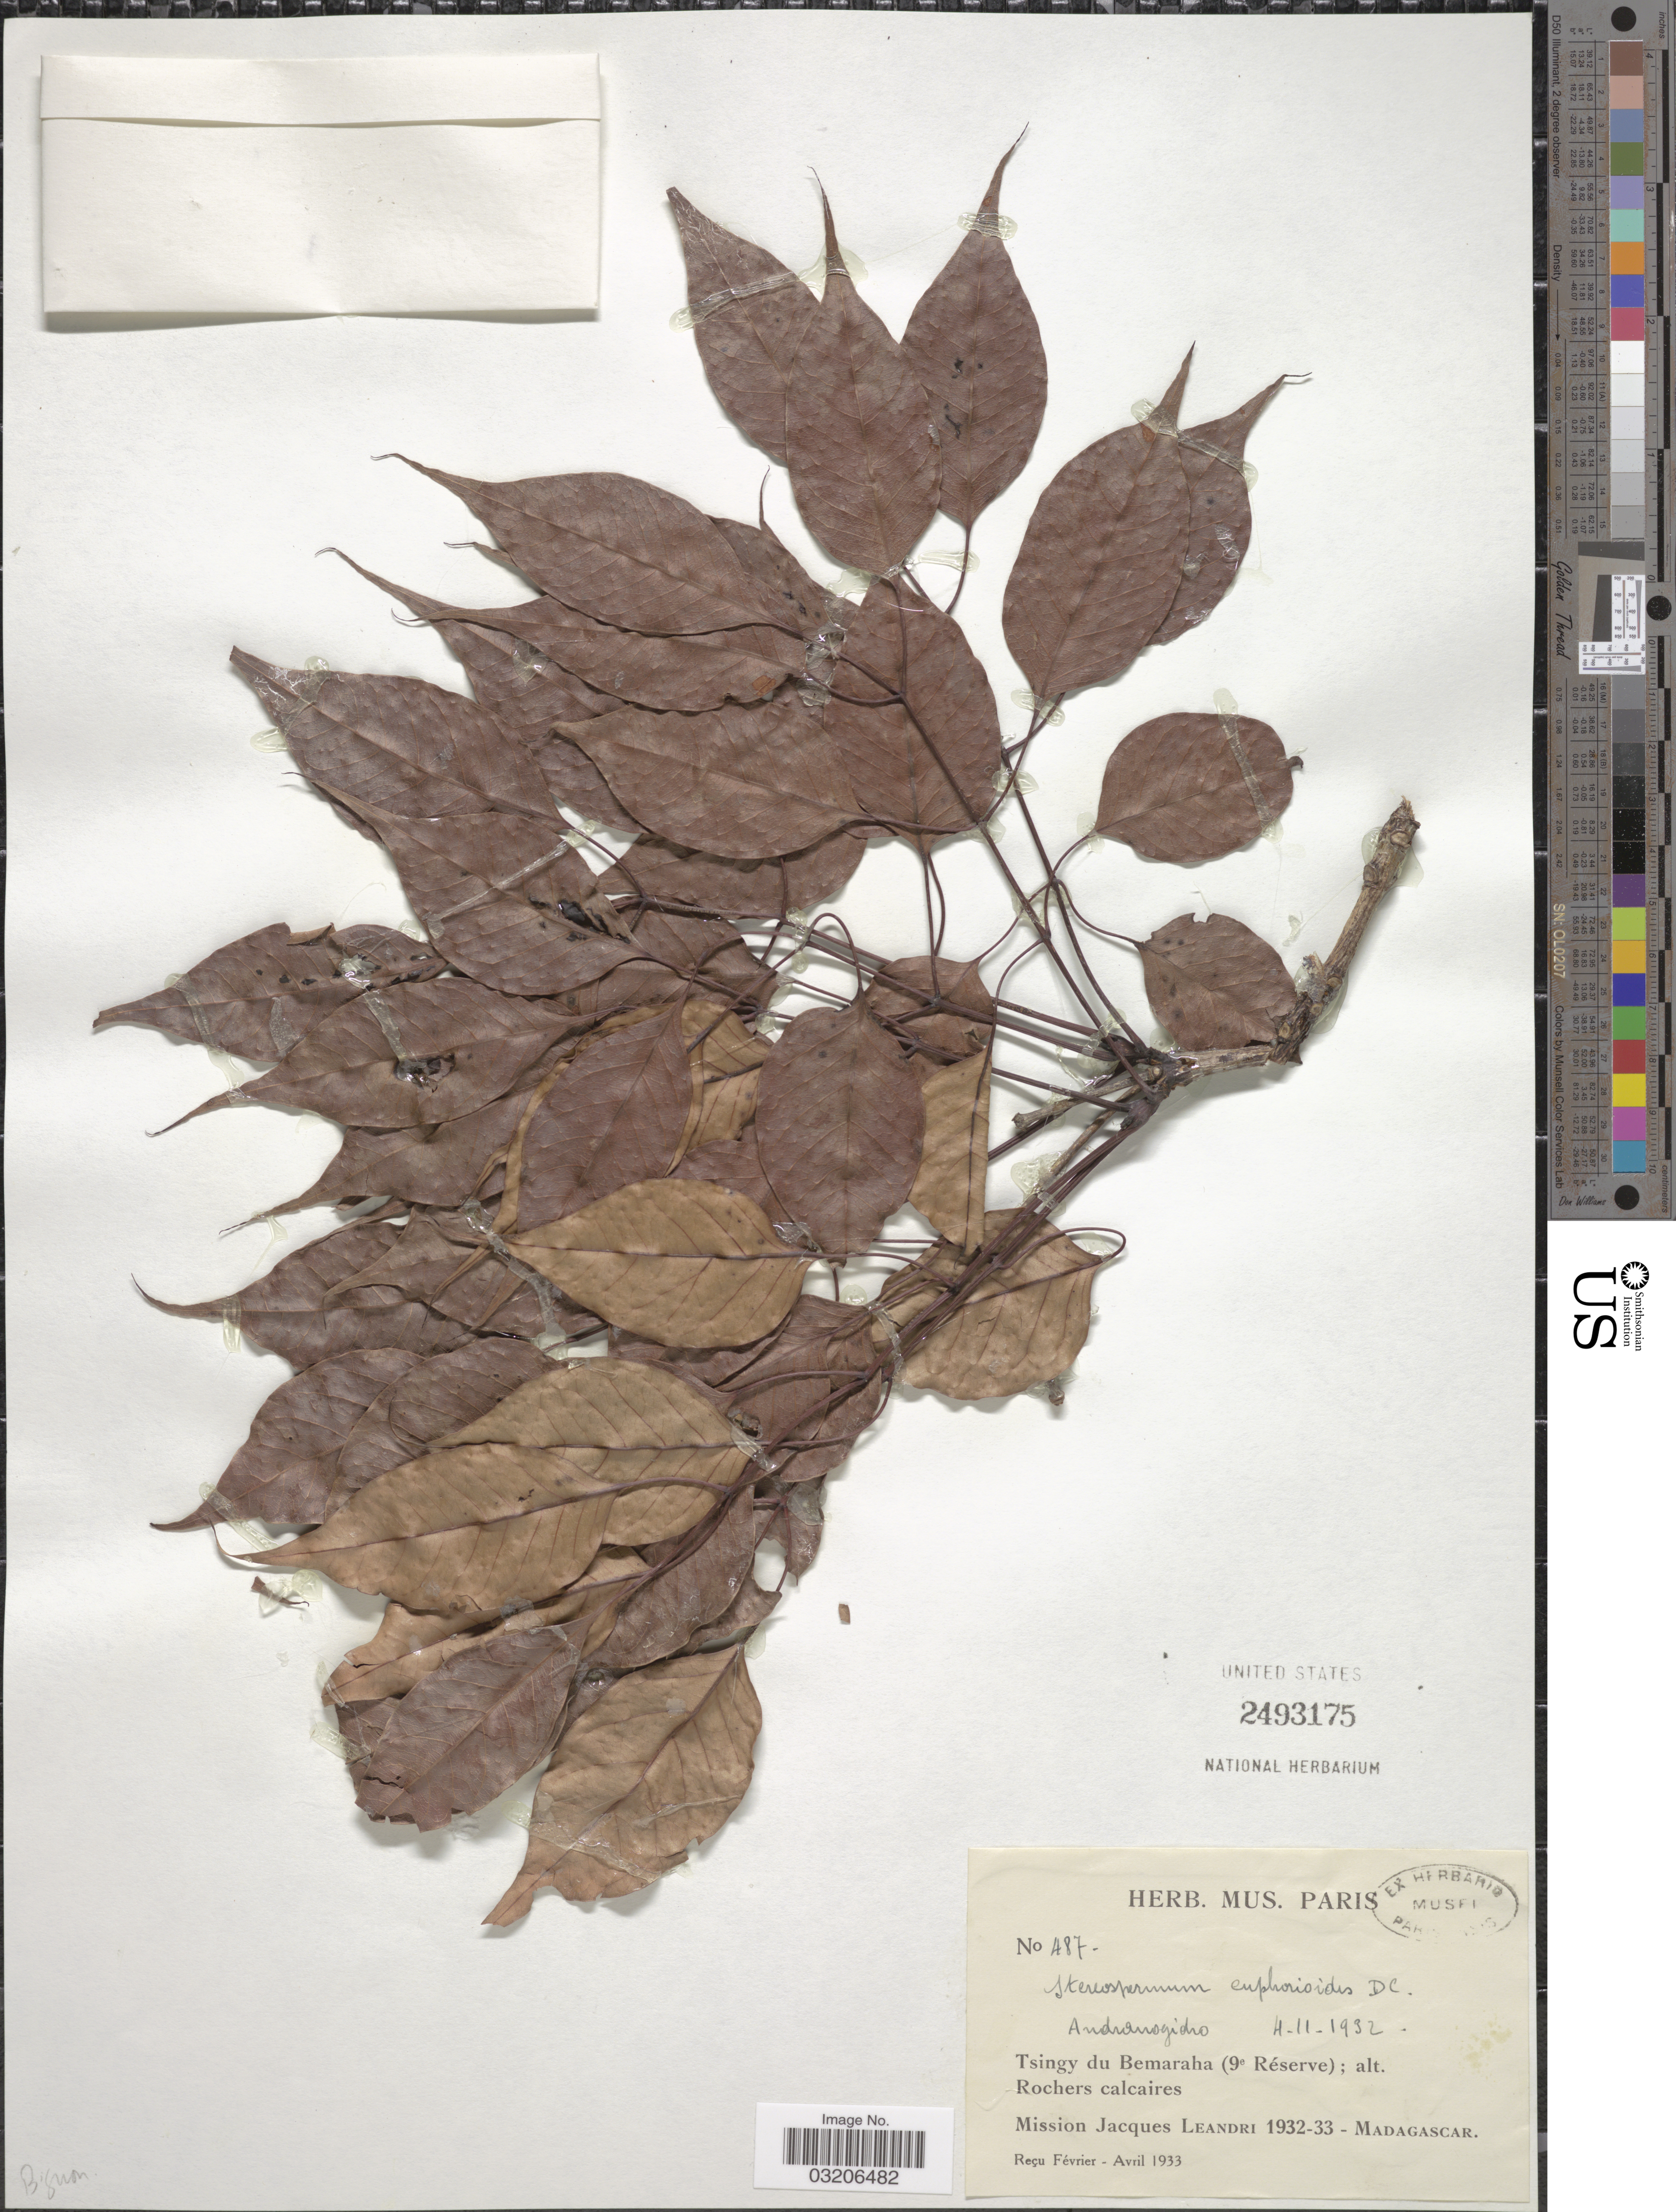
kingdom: Plantae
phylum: Tracheophyta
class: Magnoliopsida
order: Lamiales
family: Bignoniaceae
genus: Stereospermum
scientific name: Stereospermum euphorioides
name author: (Bojer) A. DC.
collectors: J. Leandri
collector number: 487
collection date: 1932-11-04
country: Madagascar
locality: Andranogidro. Tsingy du Bemaraha (9e Réserve).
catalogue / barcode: US 2493175